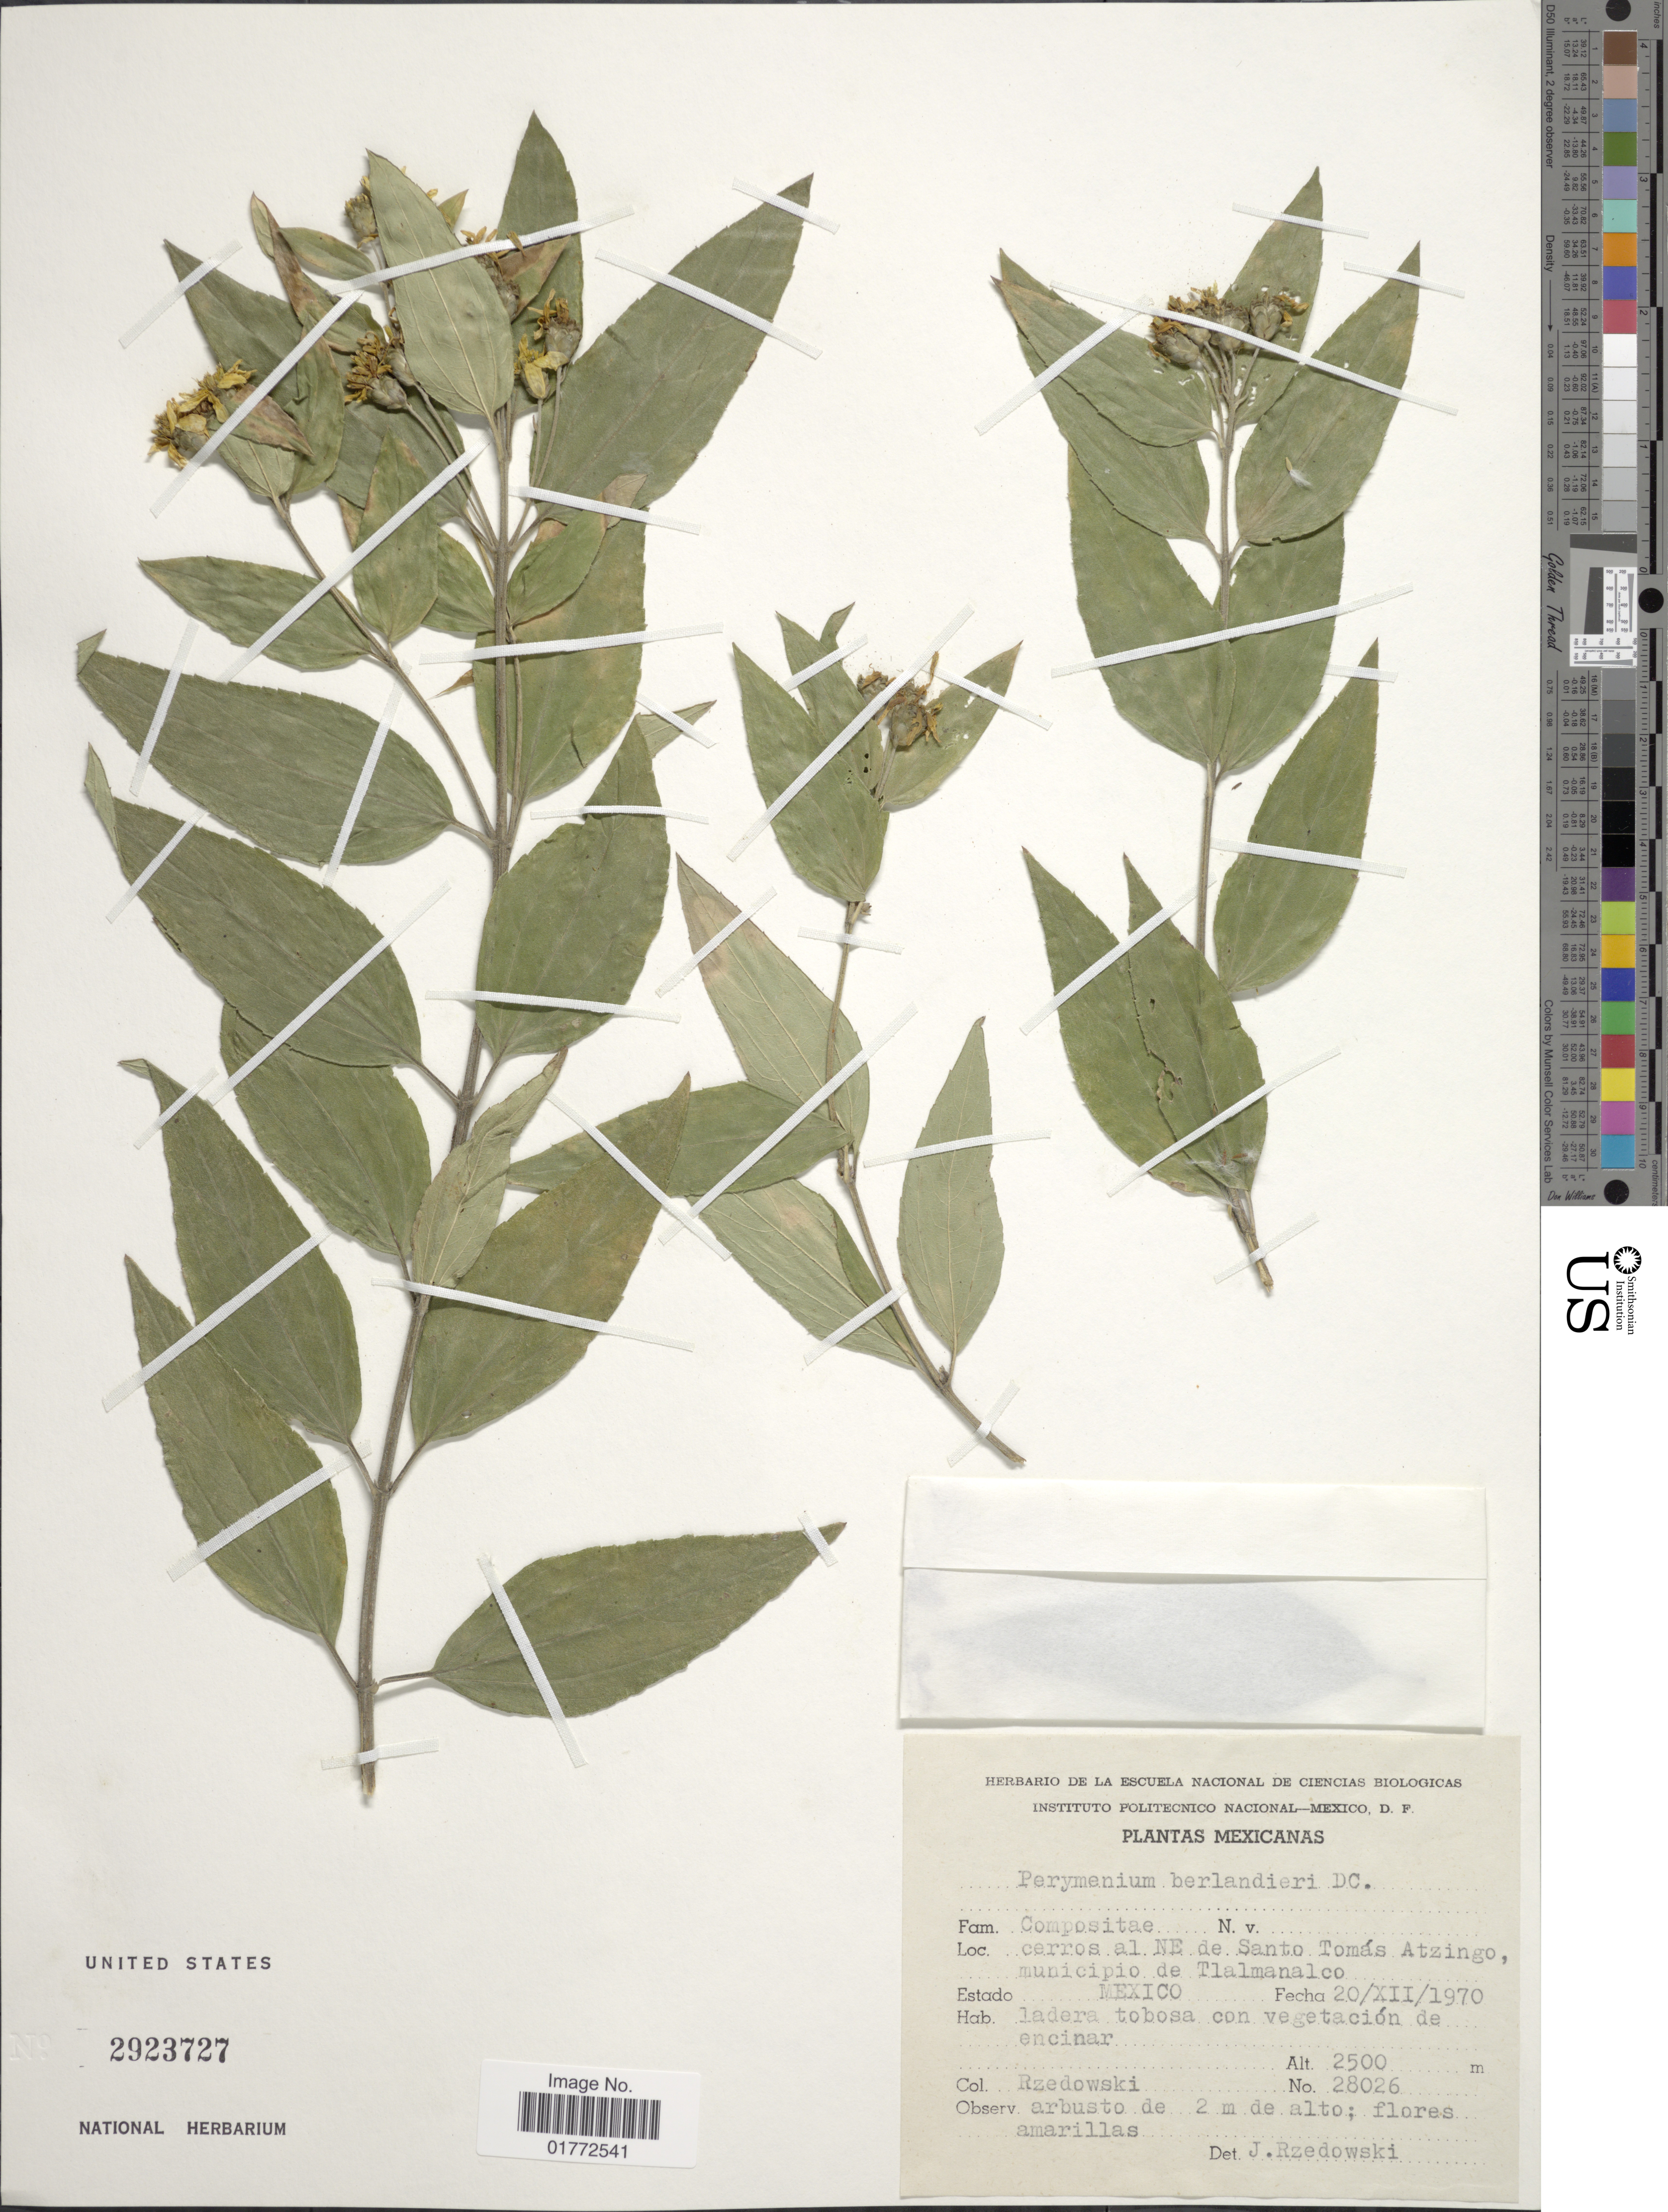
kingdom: Plantae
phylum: Tracheophyta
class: Magnoliopsida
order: Asterales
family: Asteraceae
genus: Perymenium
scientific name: Perymenium berlandieri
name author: DC.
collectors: Rzedowski, --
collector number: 28026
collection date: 1970-12-20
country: Mexico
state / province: México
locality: Cerros al NE de Santo Tomas Atzingo, municipio de Tlalmanalco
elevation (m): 2500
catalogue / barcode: US 2923727